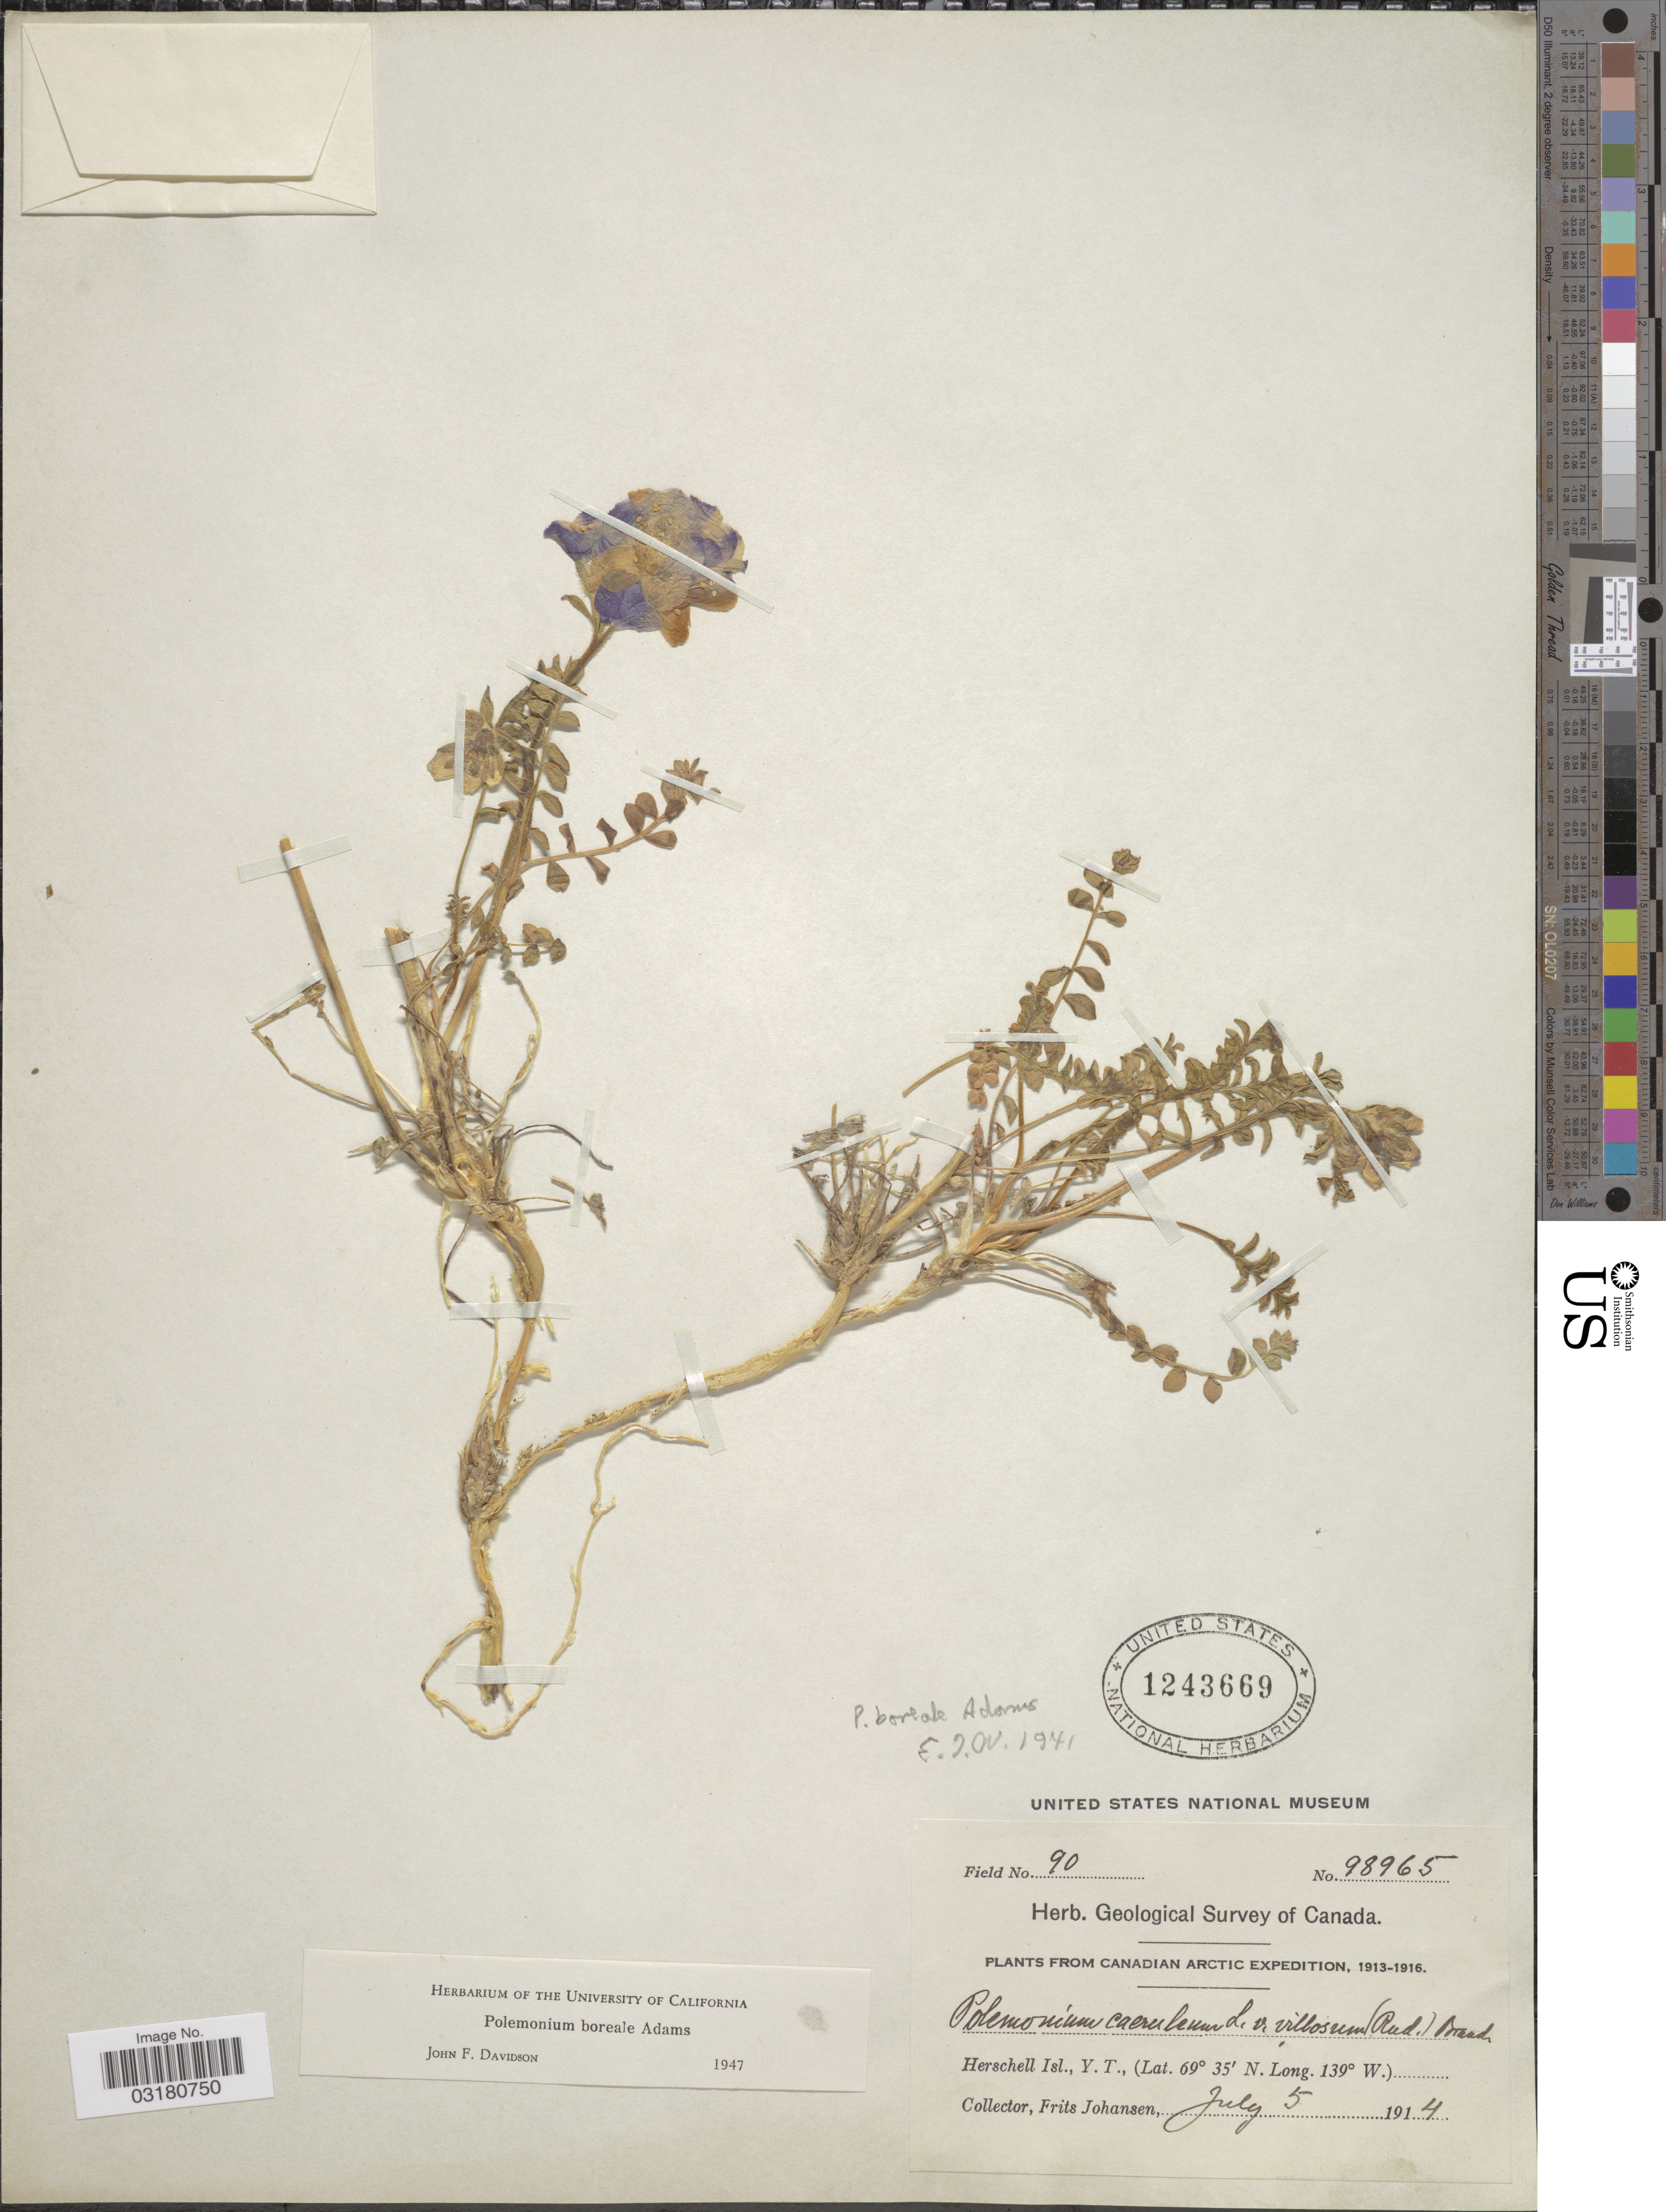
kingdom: Plantae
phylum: Tracheophyta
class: Magnoliopsida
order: Ericales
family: Polemoniaceae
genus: Polemonium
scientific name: Polemonium boreale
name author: Adams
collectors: F. Johansen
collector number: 98965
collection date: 1914-07-05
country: Canada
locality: Herschell Isl., Y.T.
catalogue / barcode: US 1243669